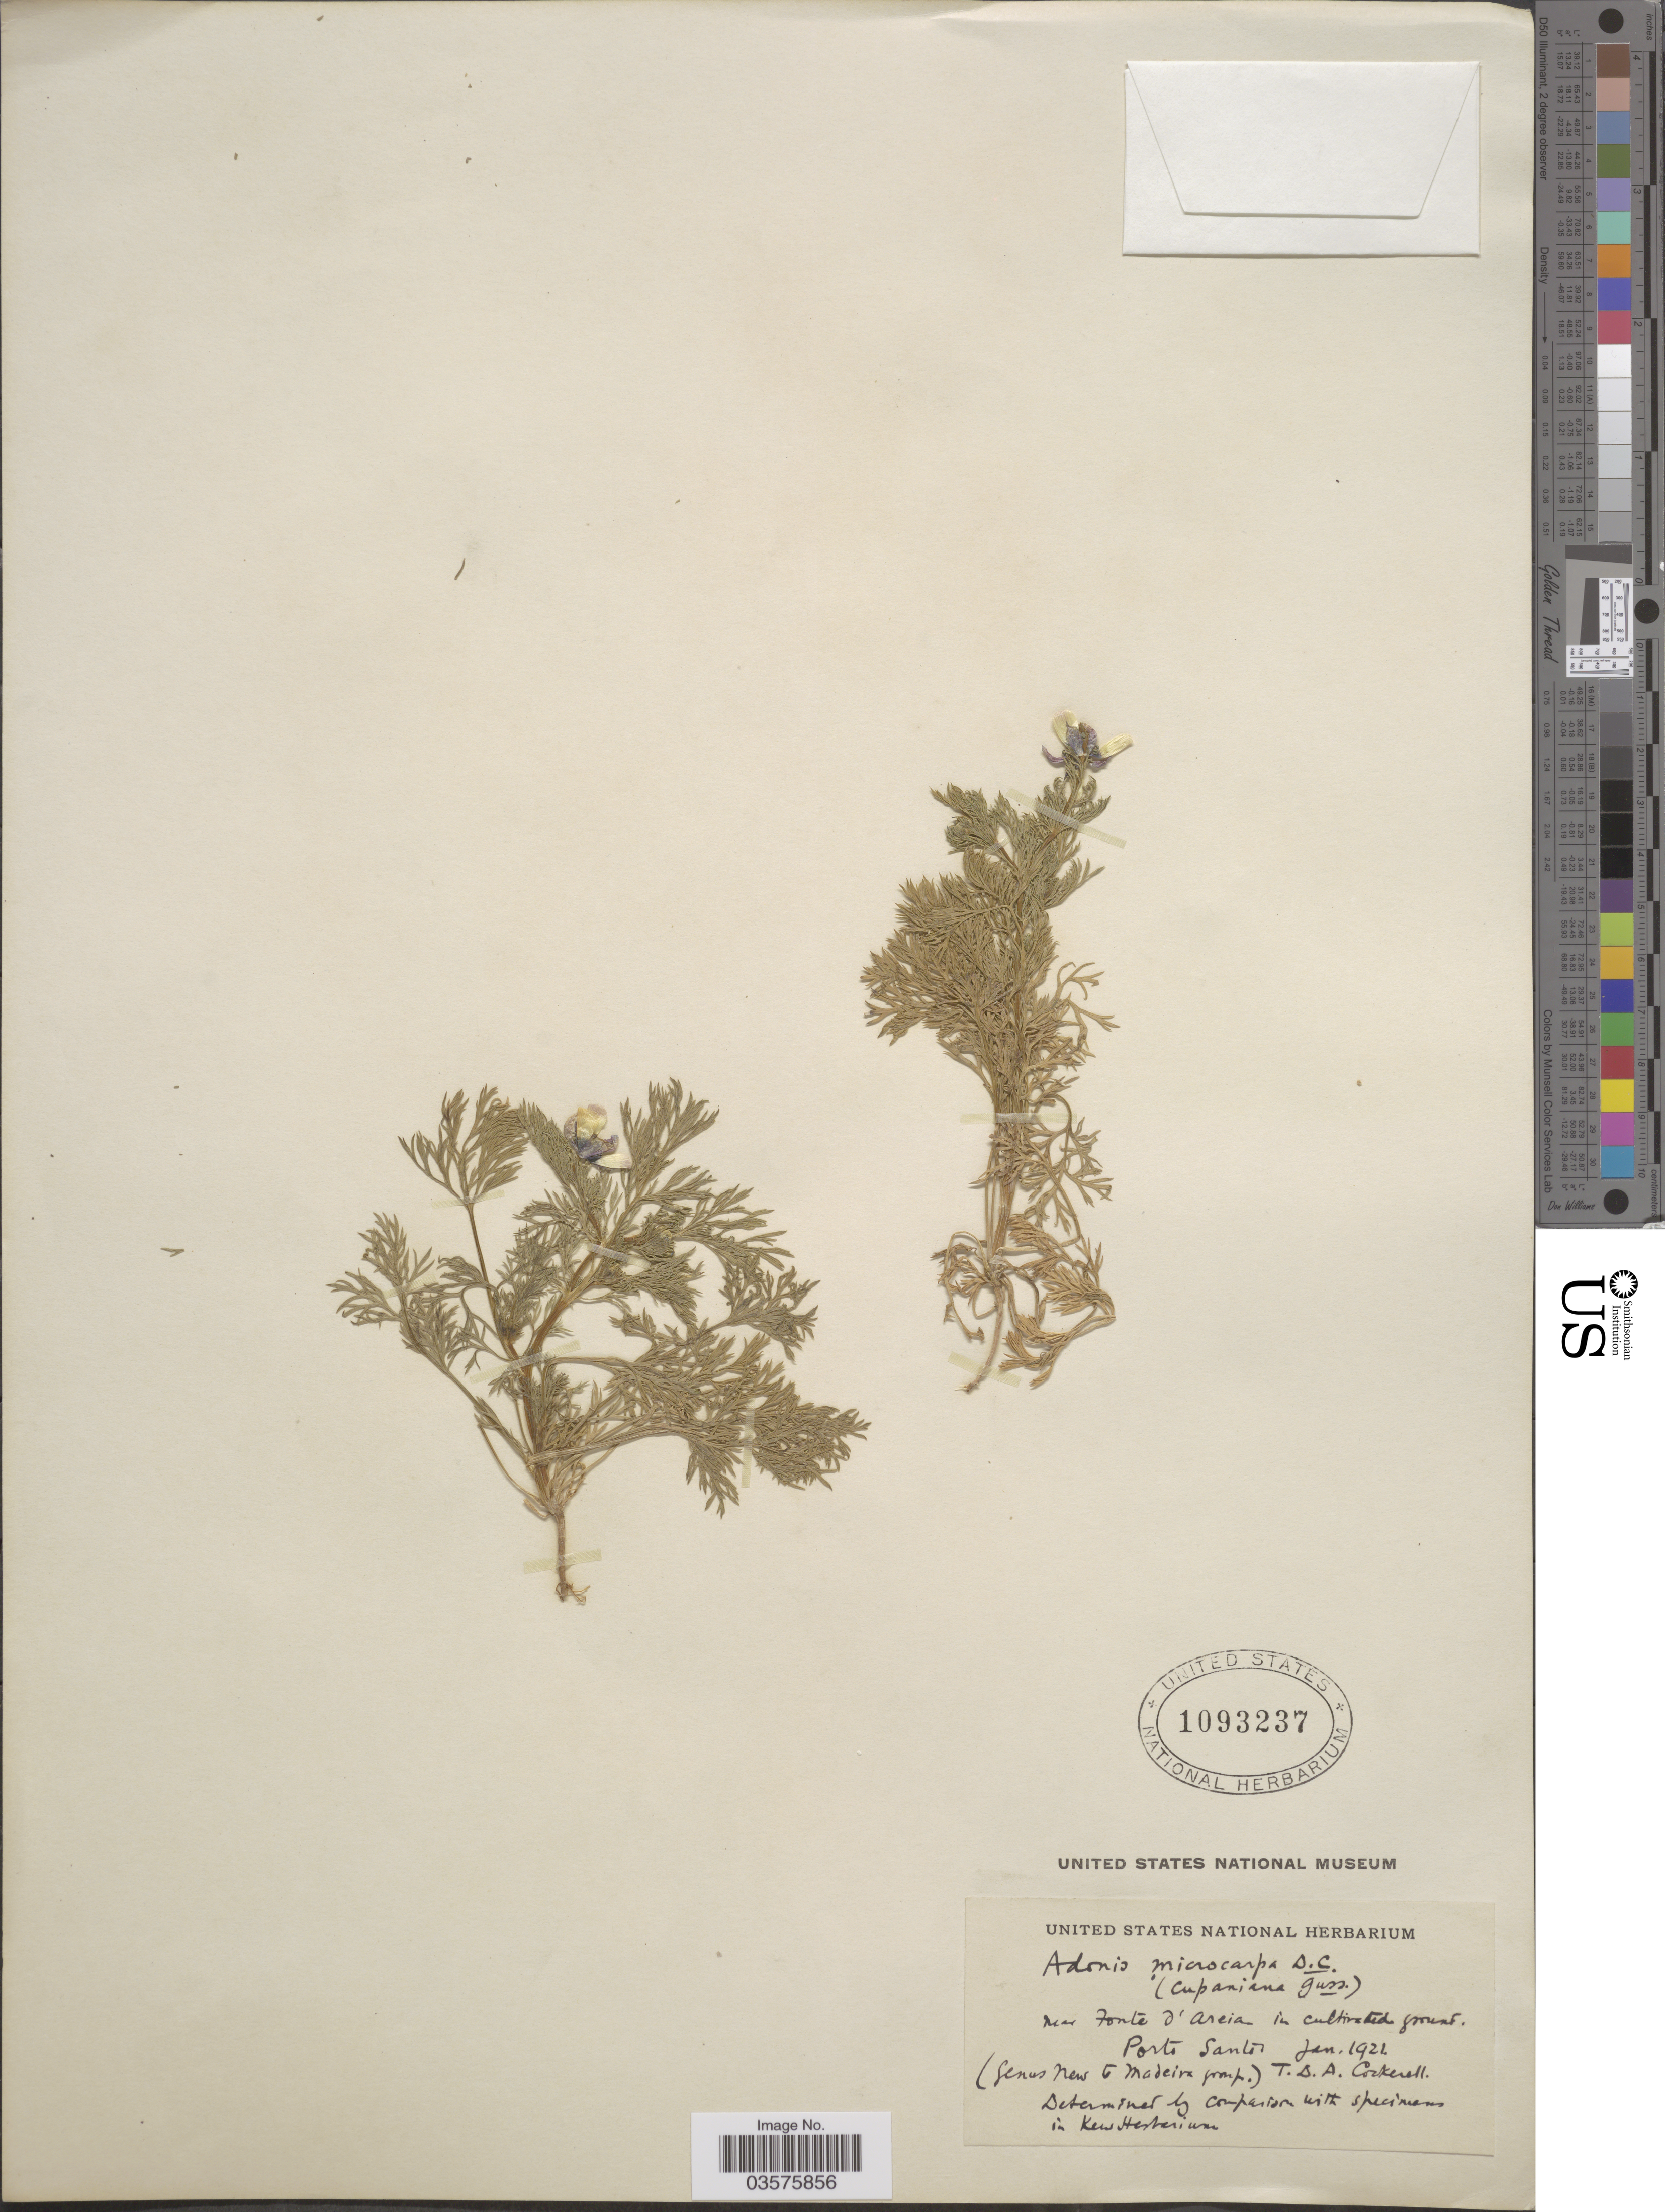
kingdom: Plantae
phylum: Tracheophyta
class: Magnoliopsida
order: Ranunculales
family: Ranunculaceae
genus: Adonis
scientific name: Adonis microcarpa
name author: DC.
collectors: T. Cockerell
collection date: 1921-01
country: Portugal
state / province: Madeira (Aut. Reg.)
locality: Near fonte d'Areia. Porto Santos.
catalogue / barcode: US 1093237